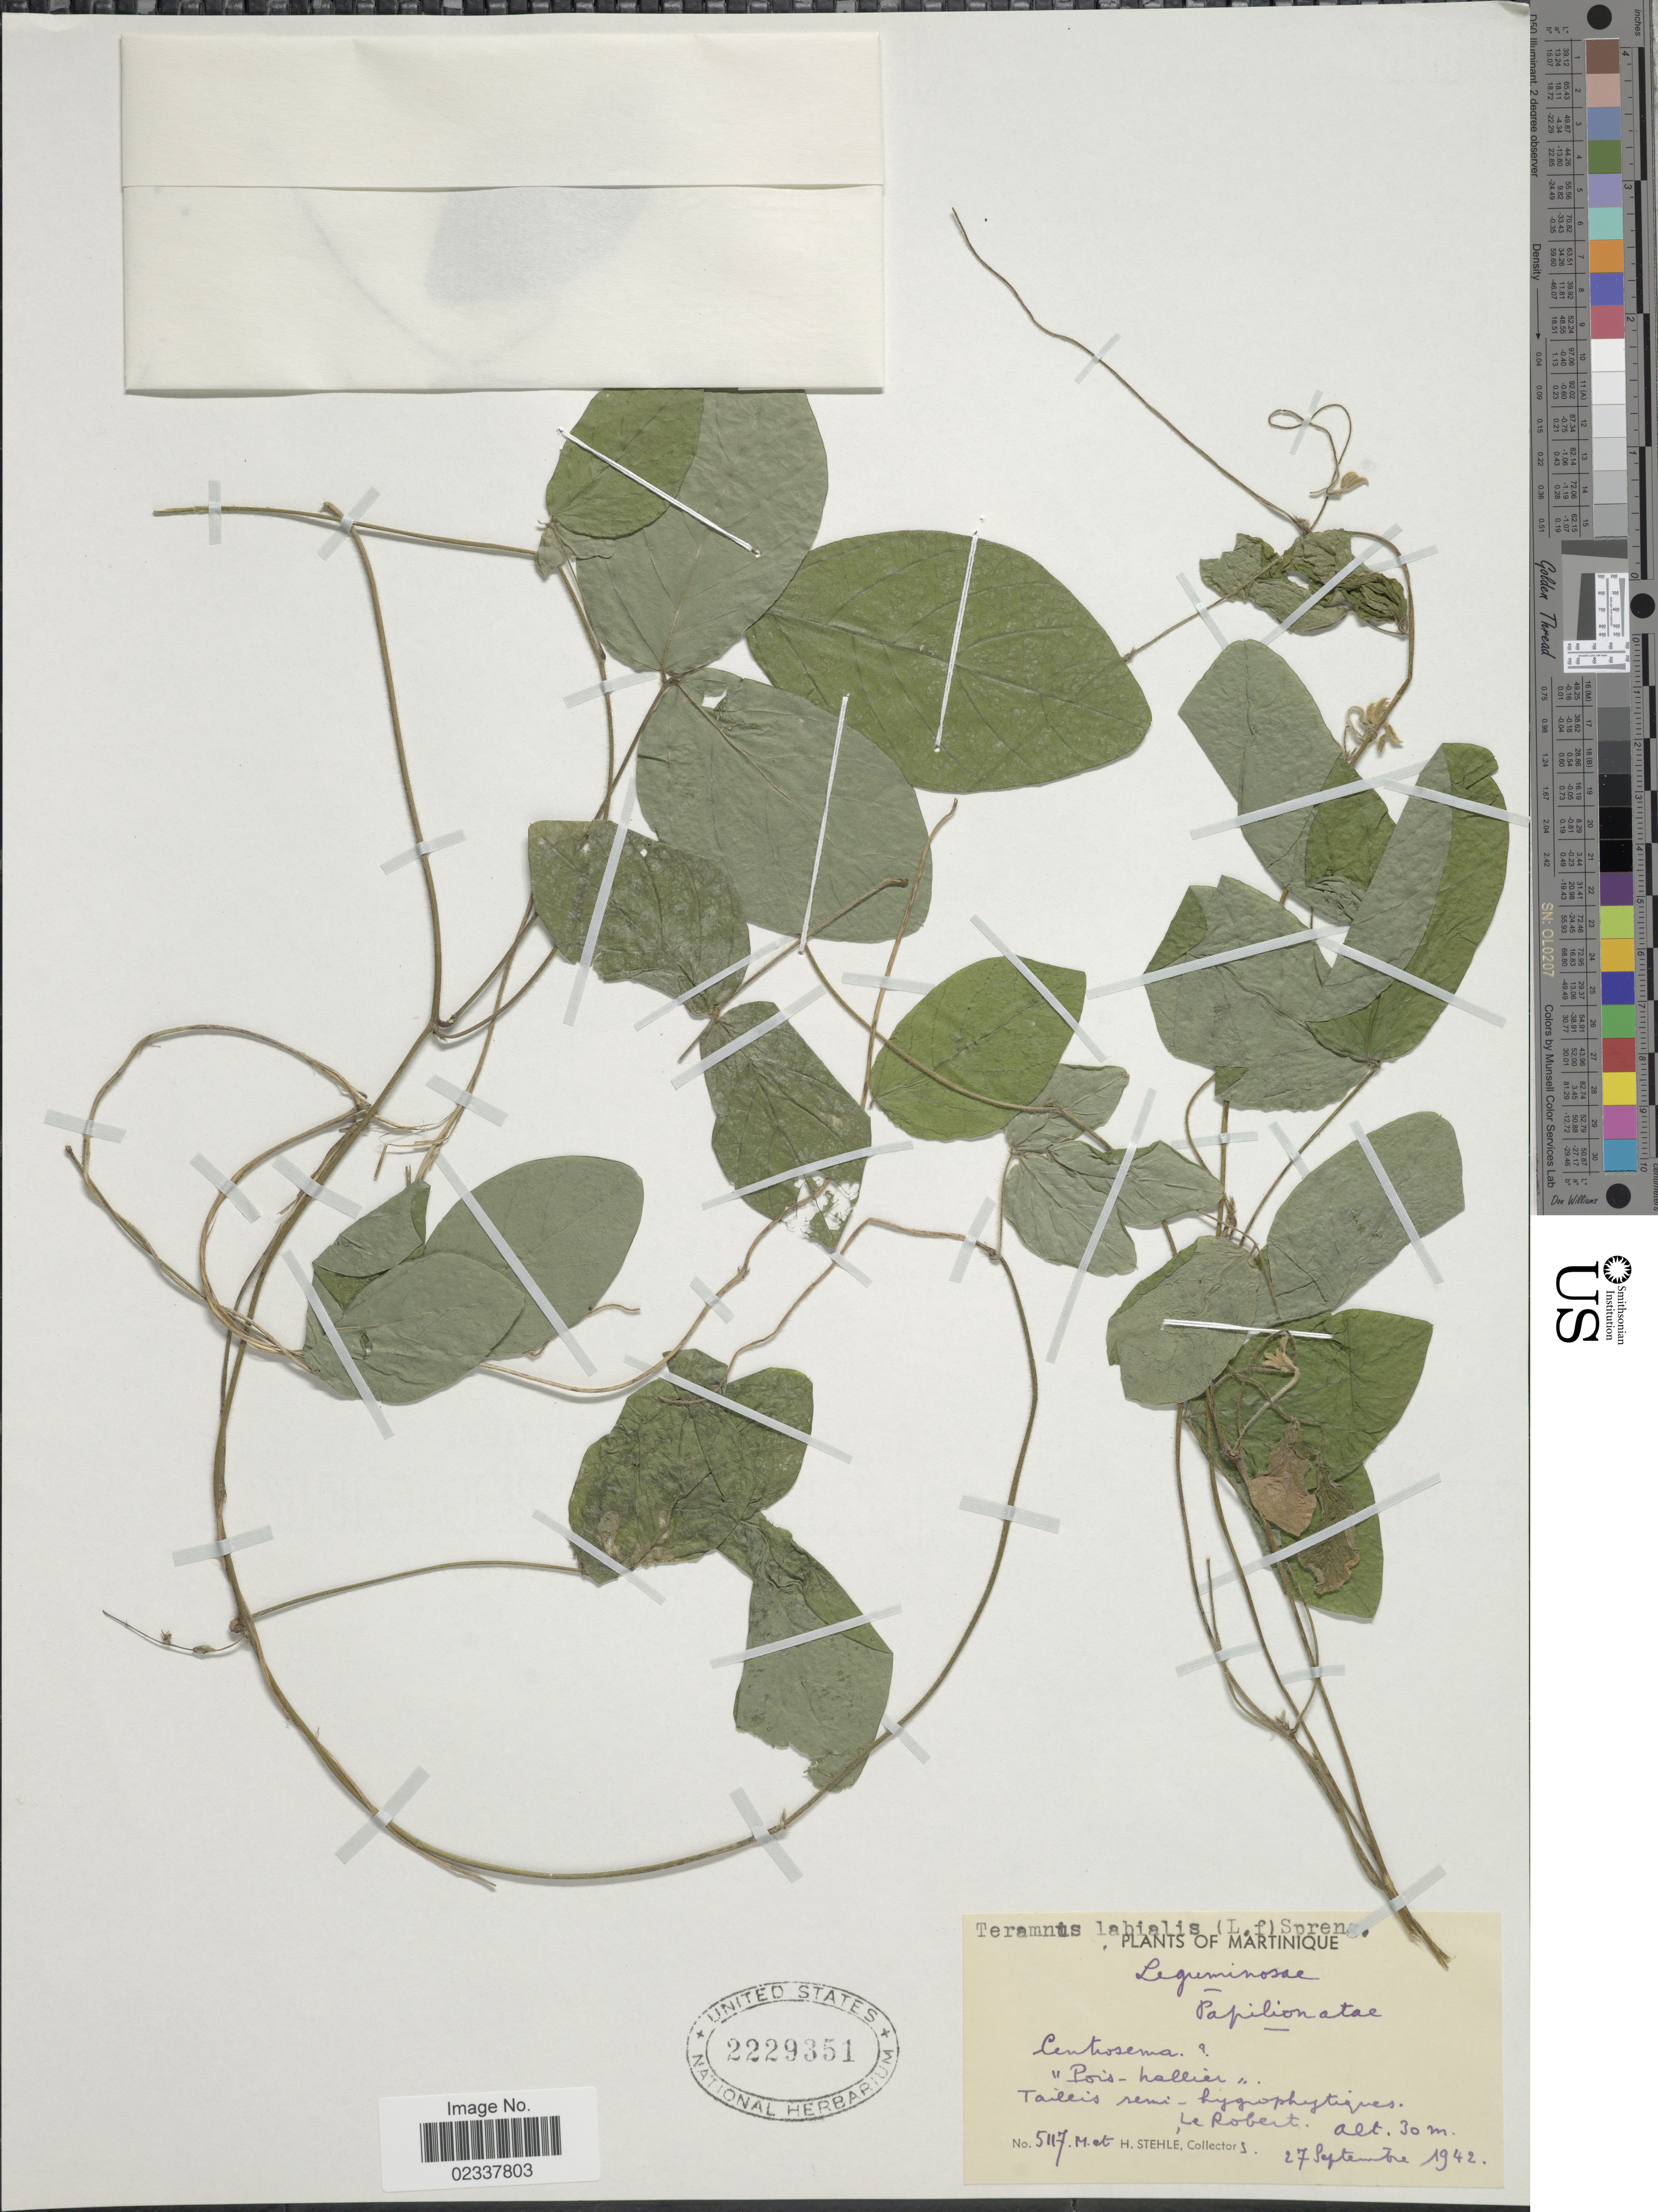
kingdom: Plantae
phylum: Tracheophyta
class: Magnoliopsida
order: Fabales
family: Fabaceae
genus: Teramnus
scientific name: Teramnus labialis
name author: (L. f.) Spreng.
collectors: M. Stehlé & H. Stehlé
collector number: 5117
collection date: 1942-09-27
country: Martinique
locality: Le Robert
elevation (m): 30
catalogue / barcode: US 2229351